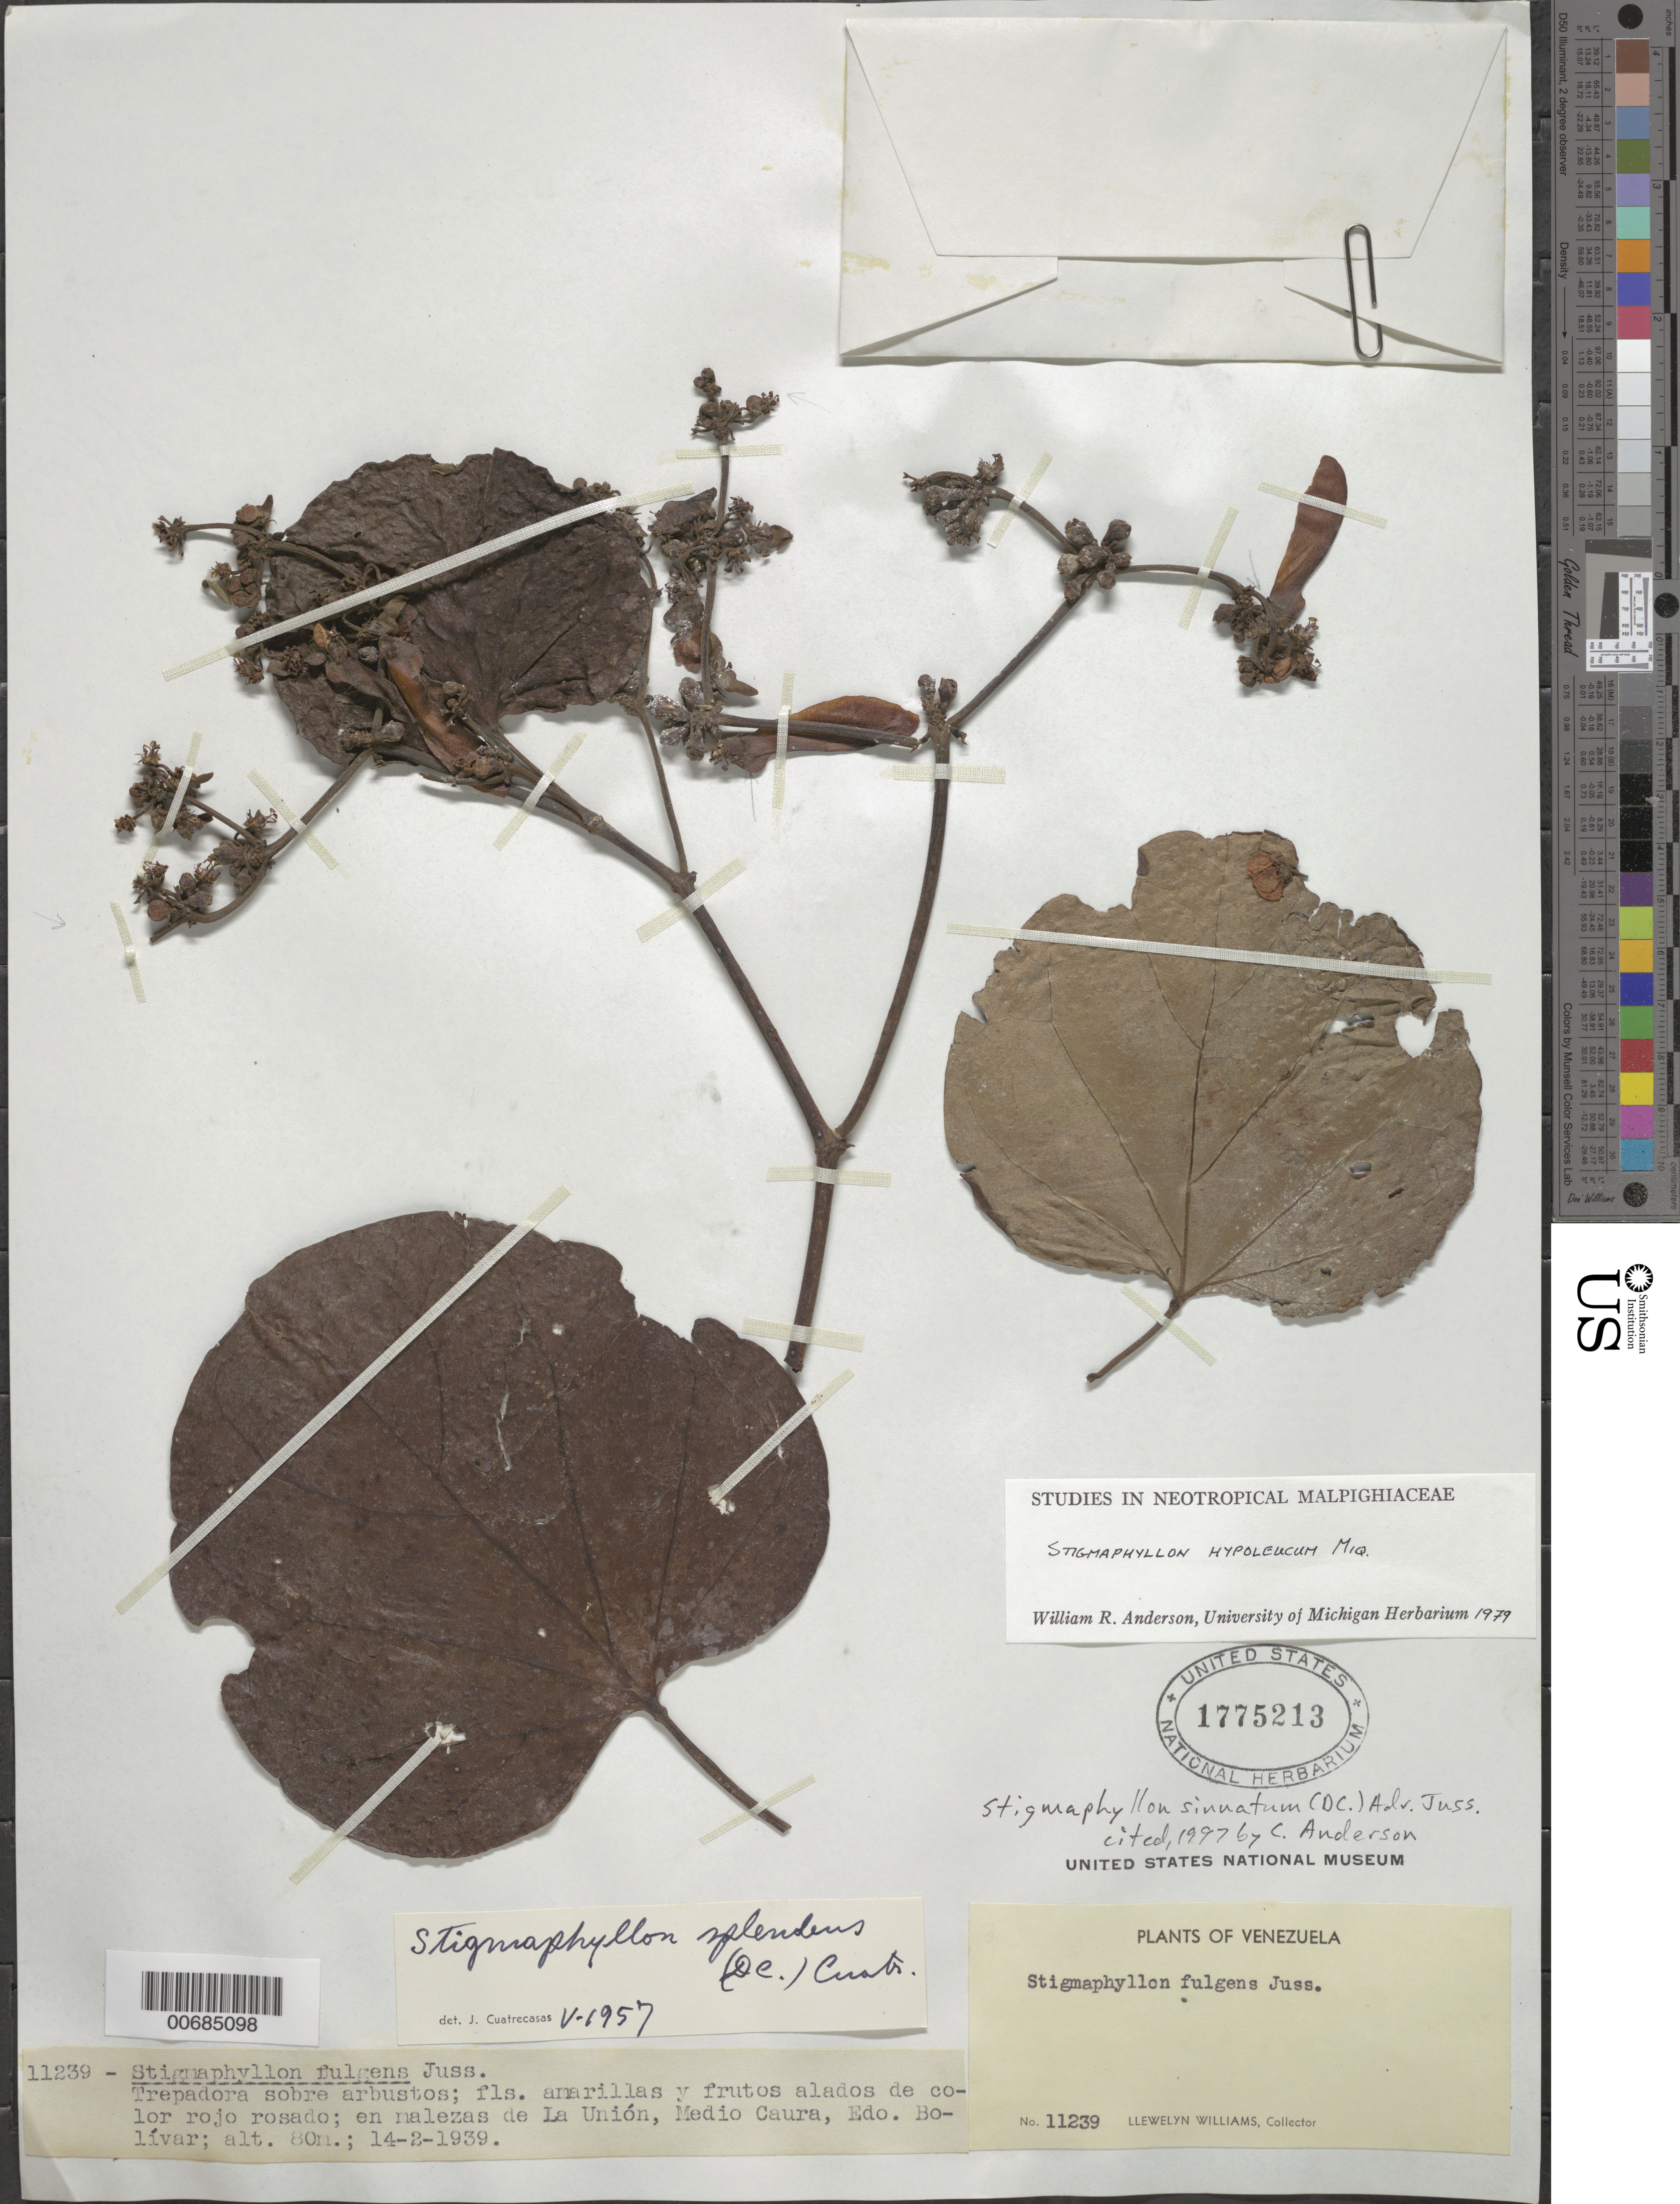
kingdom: Plantae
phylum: Tracheophyta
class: Magnoliopsida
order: Malpighiales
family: Malpighiaceae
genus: Stigmaphyllon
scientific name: Stigmaphyllon sinuatum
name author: (DC.) A. Juss.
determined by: Anderson, C.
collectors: Ll. Williams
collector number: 11239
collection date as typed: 14-Feb-39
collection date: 1939-02-14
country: Venezuela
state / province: Bolívar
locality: La Unión, Medio Caura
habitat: Among weeds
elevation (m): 80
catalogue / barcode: US 1775213